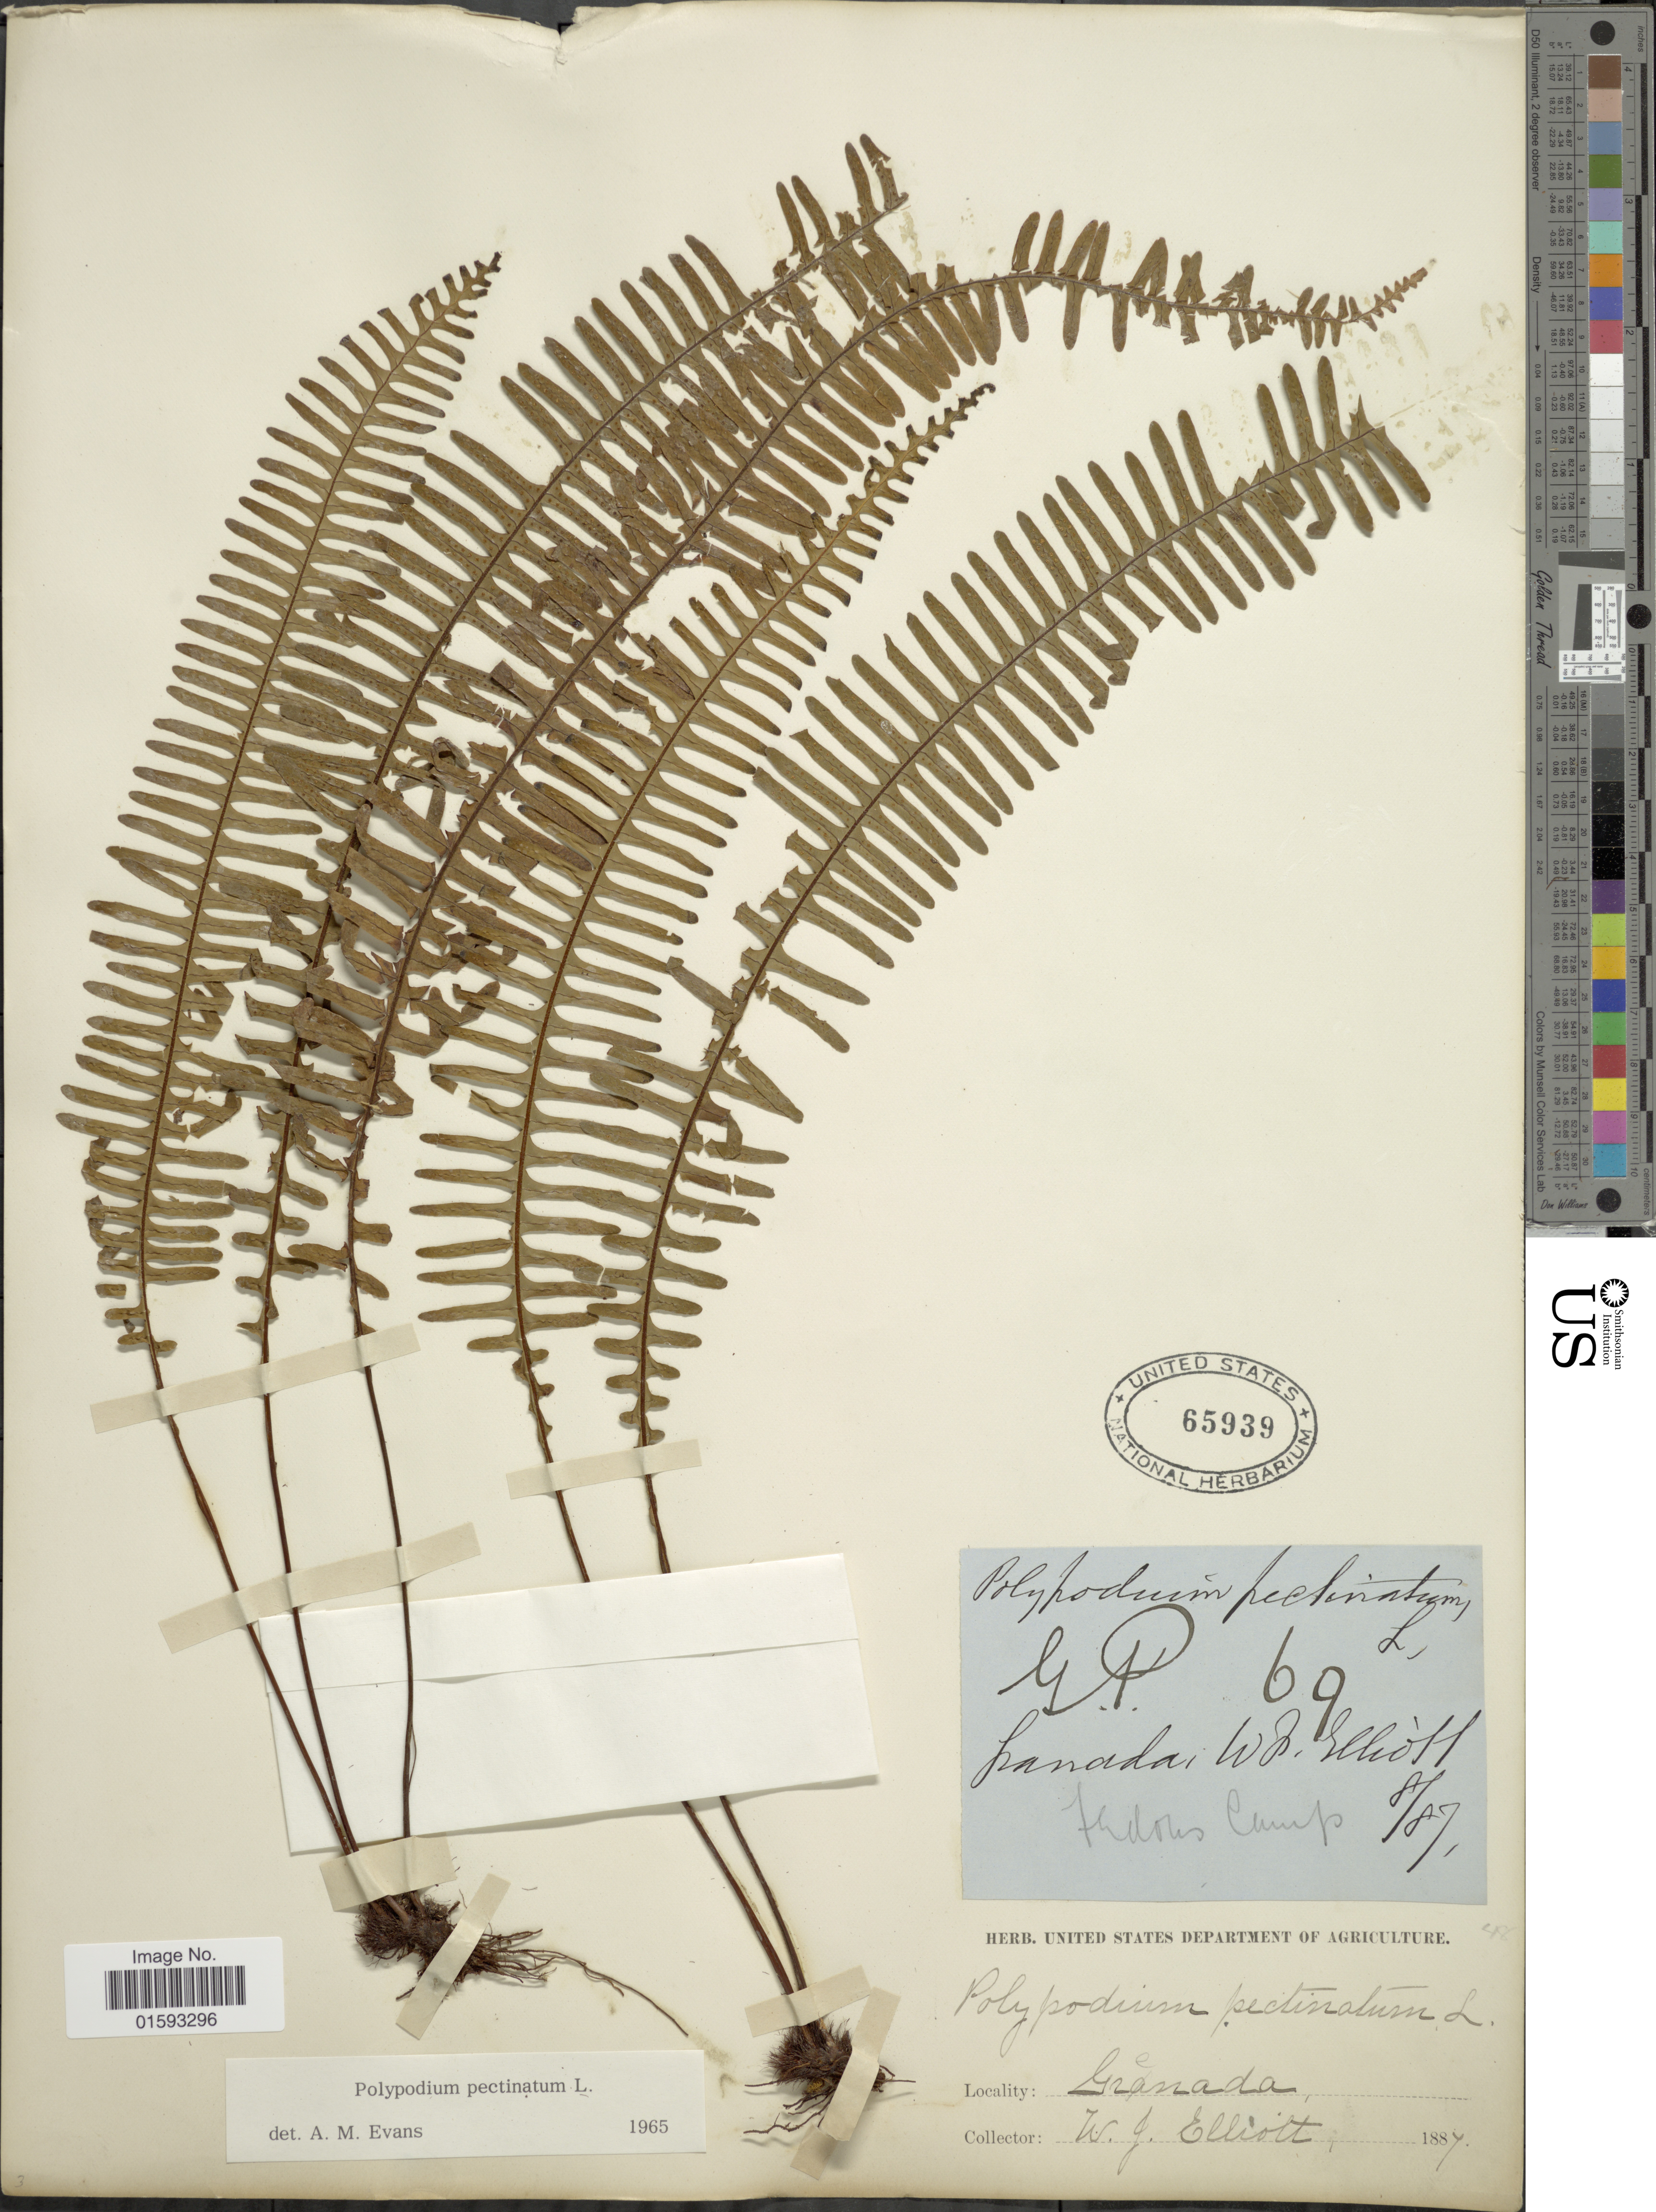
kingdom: Plantae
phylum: Tracheophyta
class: Polypodiopsida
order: Polypodiales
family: Polypodiaceae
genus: Pecluma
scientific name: Pecluma pectinata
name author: (L.) M.G. Price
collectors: W. Elliott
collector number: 69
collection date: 1887-08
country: Grenada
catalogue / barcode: US 65939